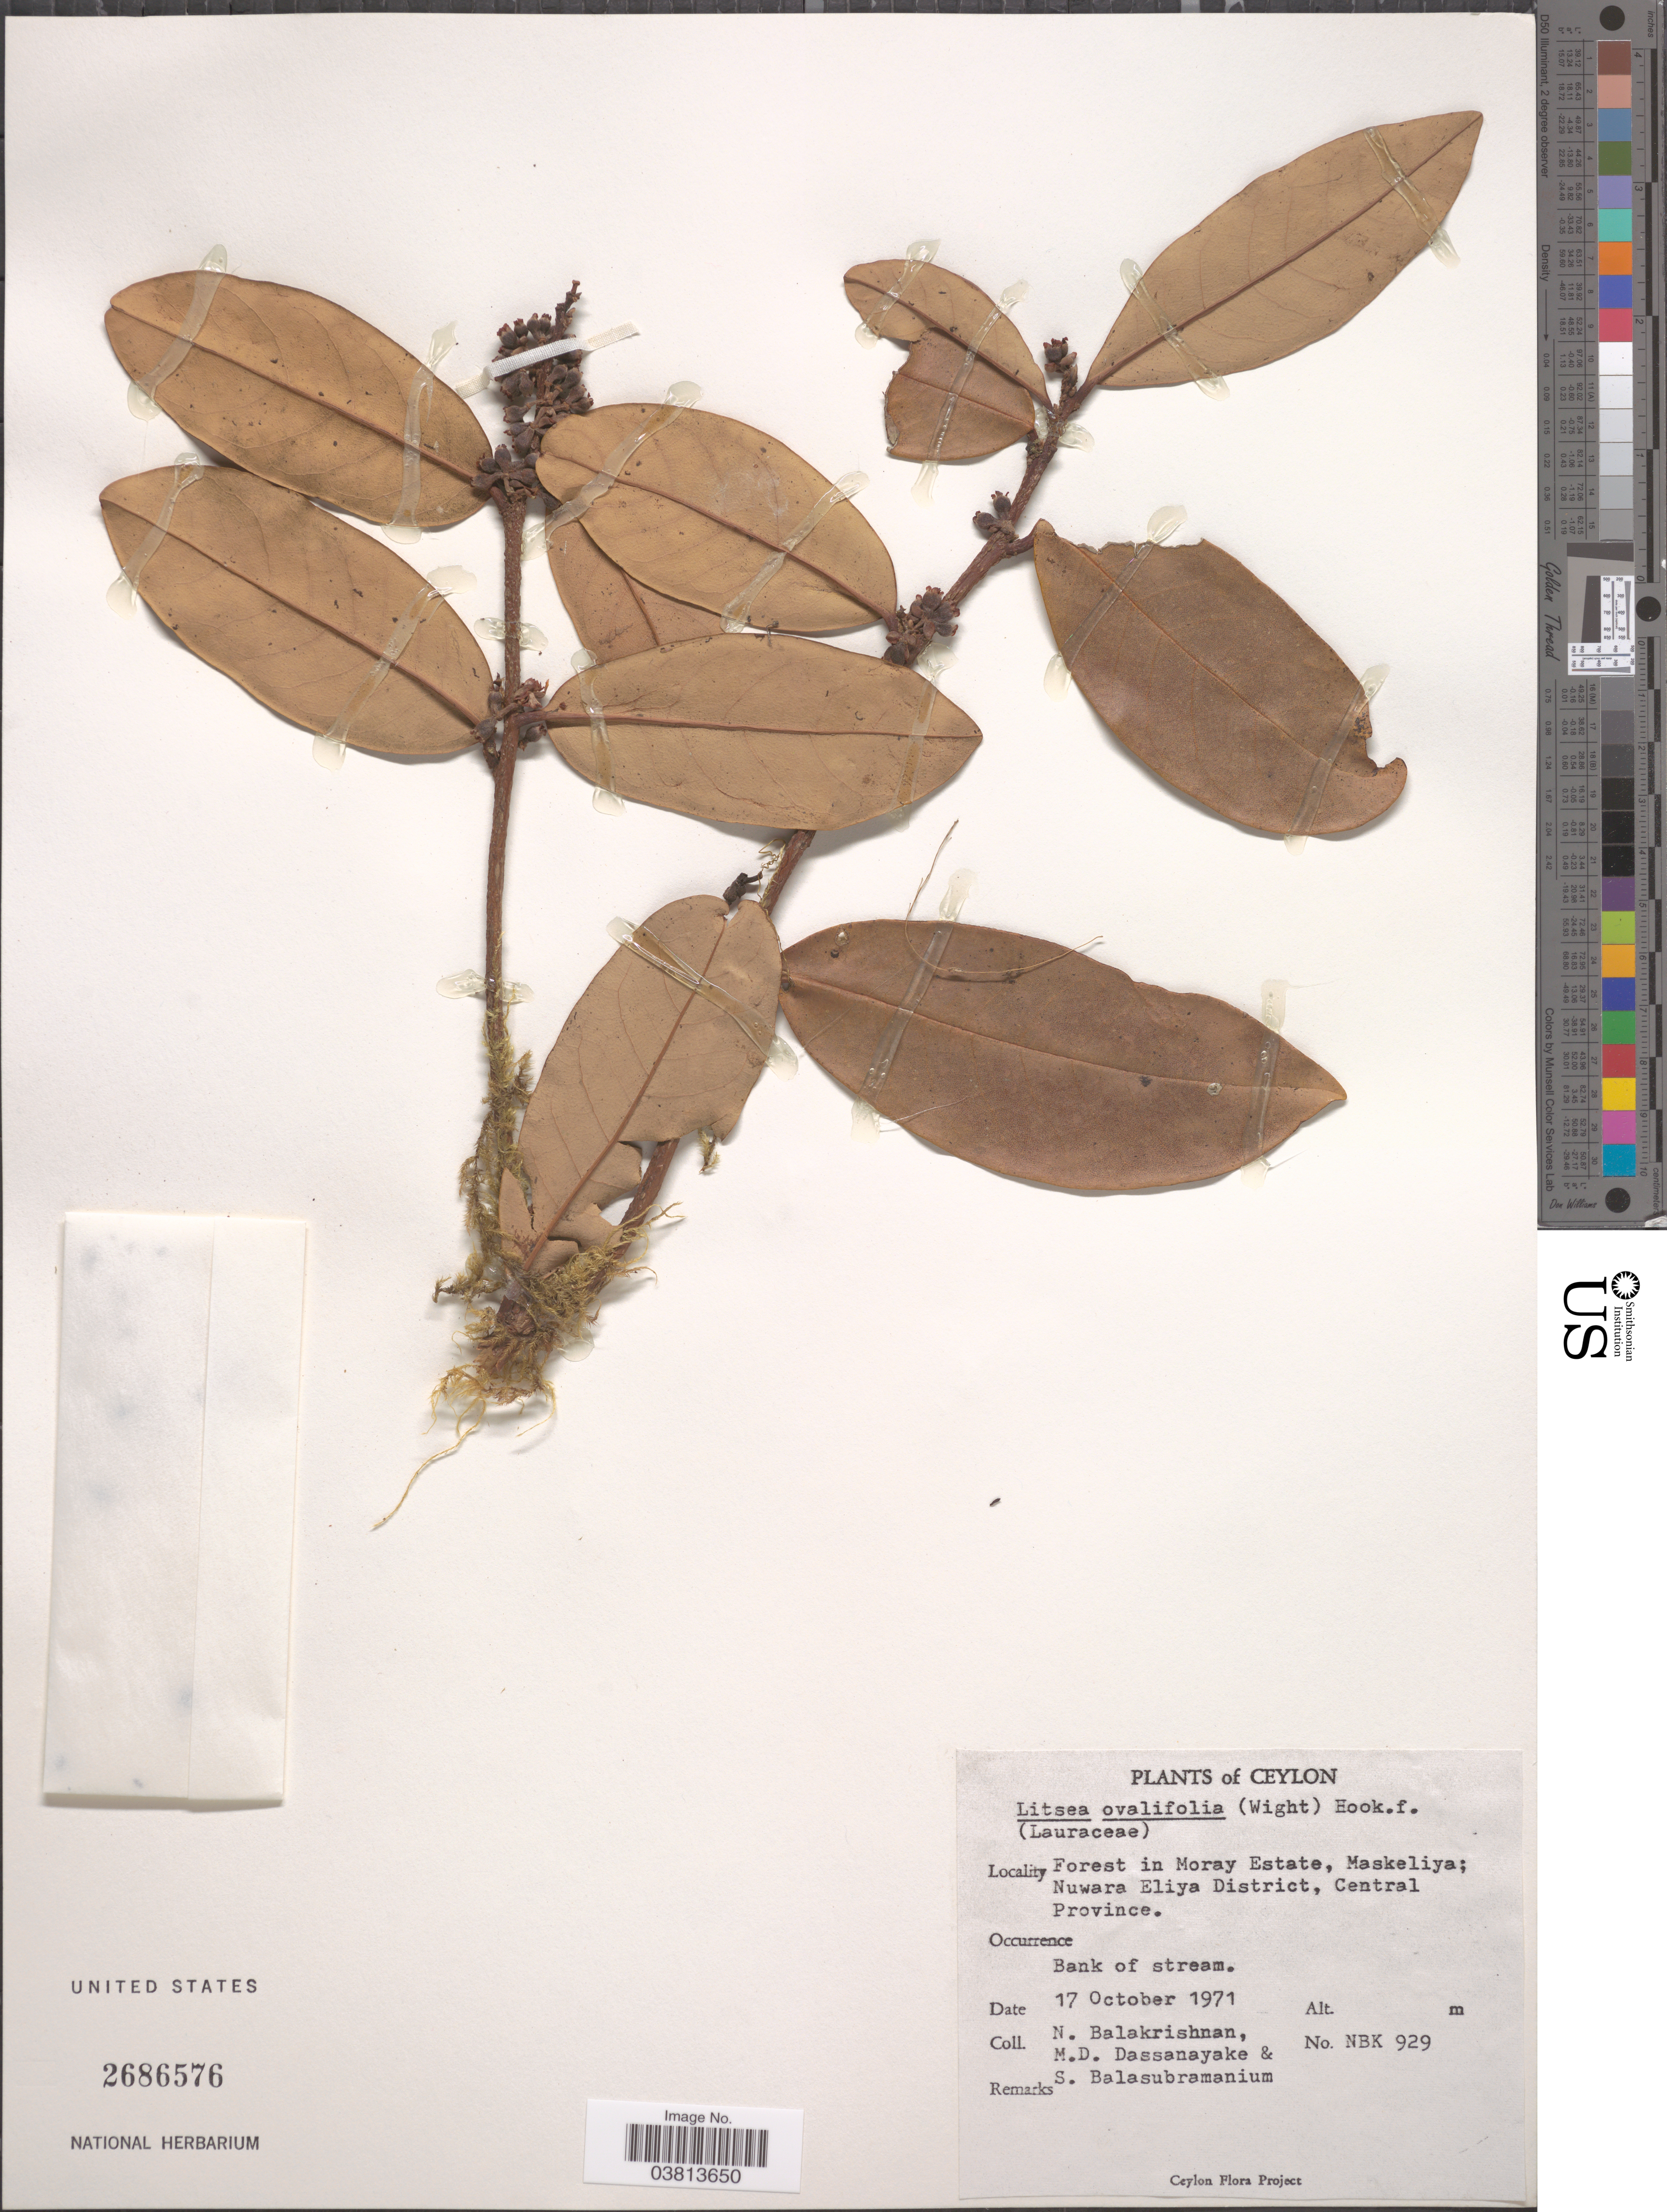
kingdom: Plantae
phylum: Tracheophyta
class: Magnoliopsida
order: Laurales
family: Lauraceae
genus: Litsea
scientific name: Litsea ovalifolia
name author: (Wight) Trimen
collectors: N. Balakrishnan, M. D. Dassanayake & S. Balasubramanium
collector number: NBK 929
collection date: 1971-10-17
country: Sri Lanka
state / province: Central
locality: Ceylon. In Moray Estate, Maskeliya; Nuwara Eliya District. Bank of stream.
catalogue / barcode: US 2686576